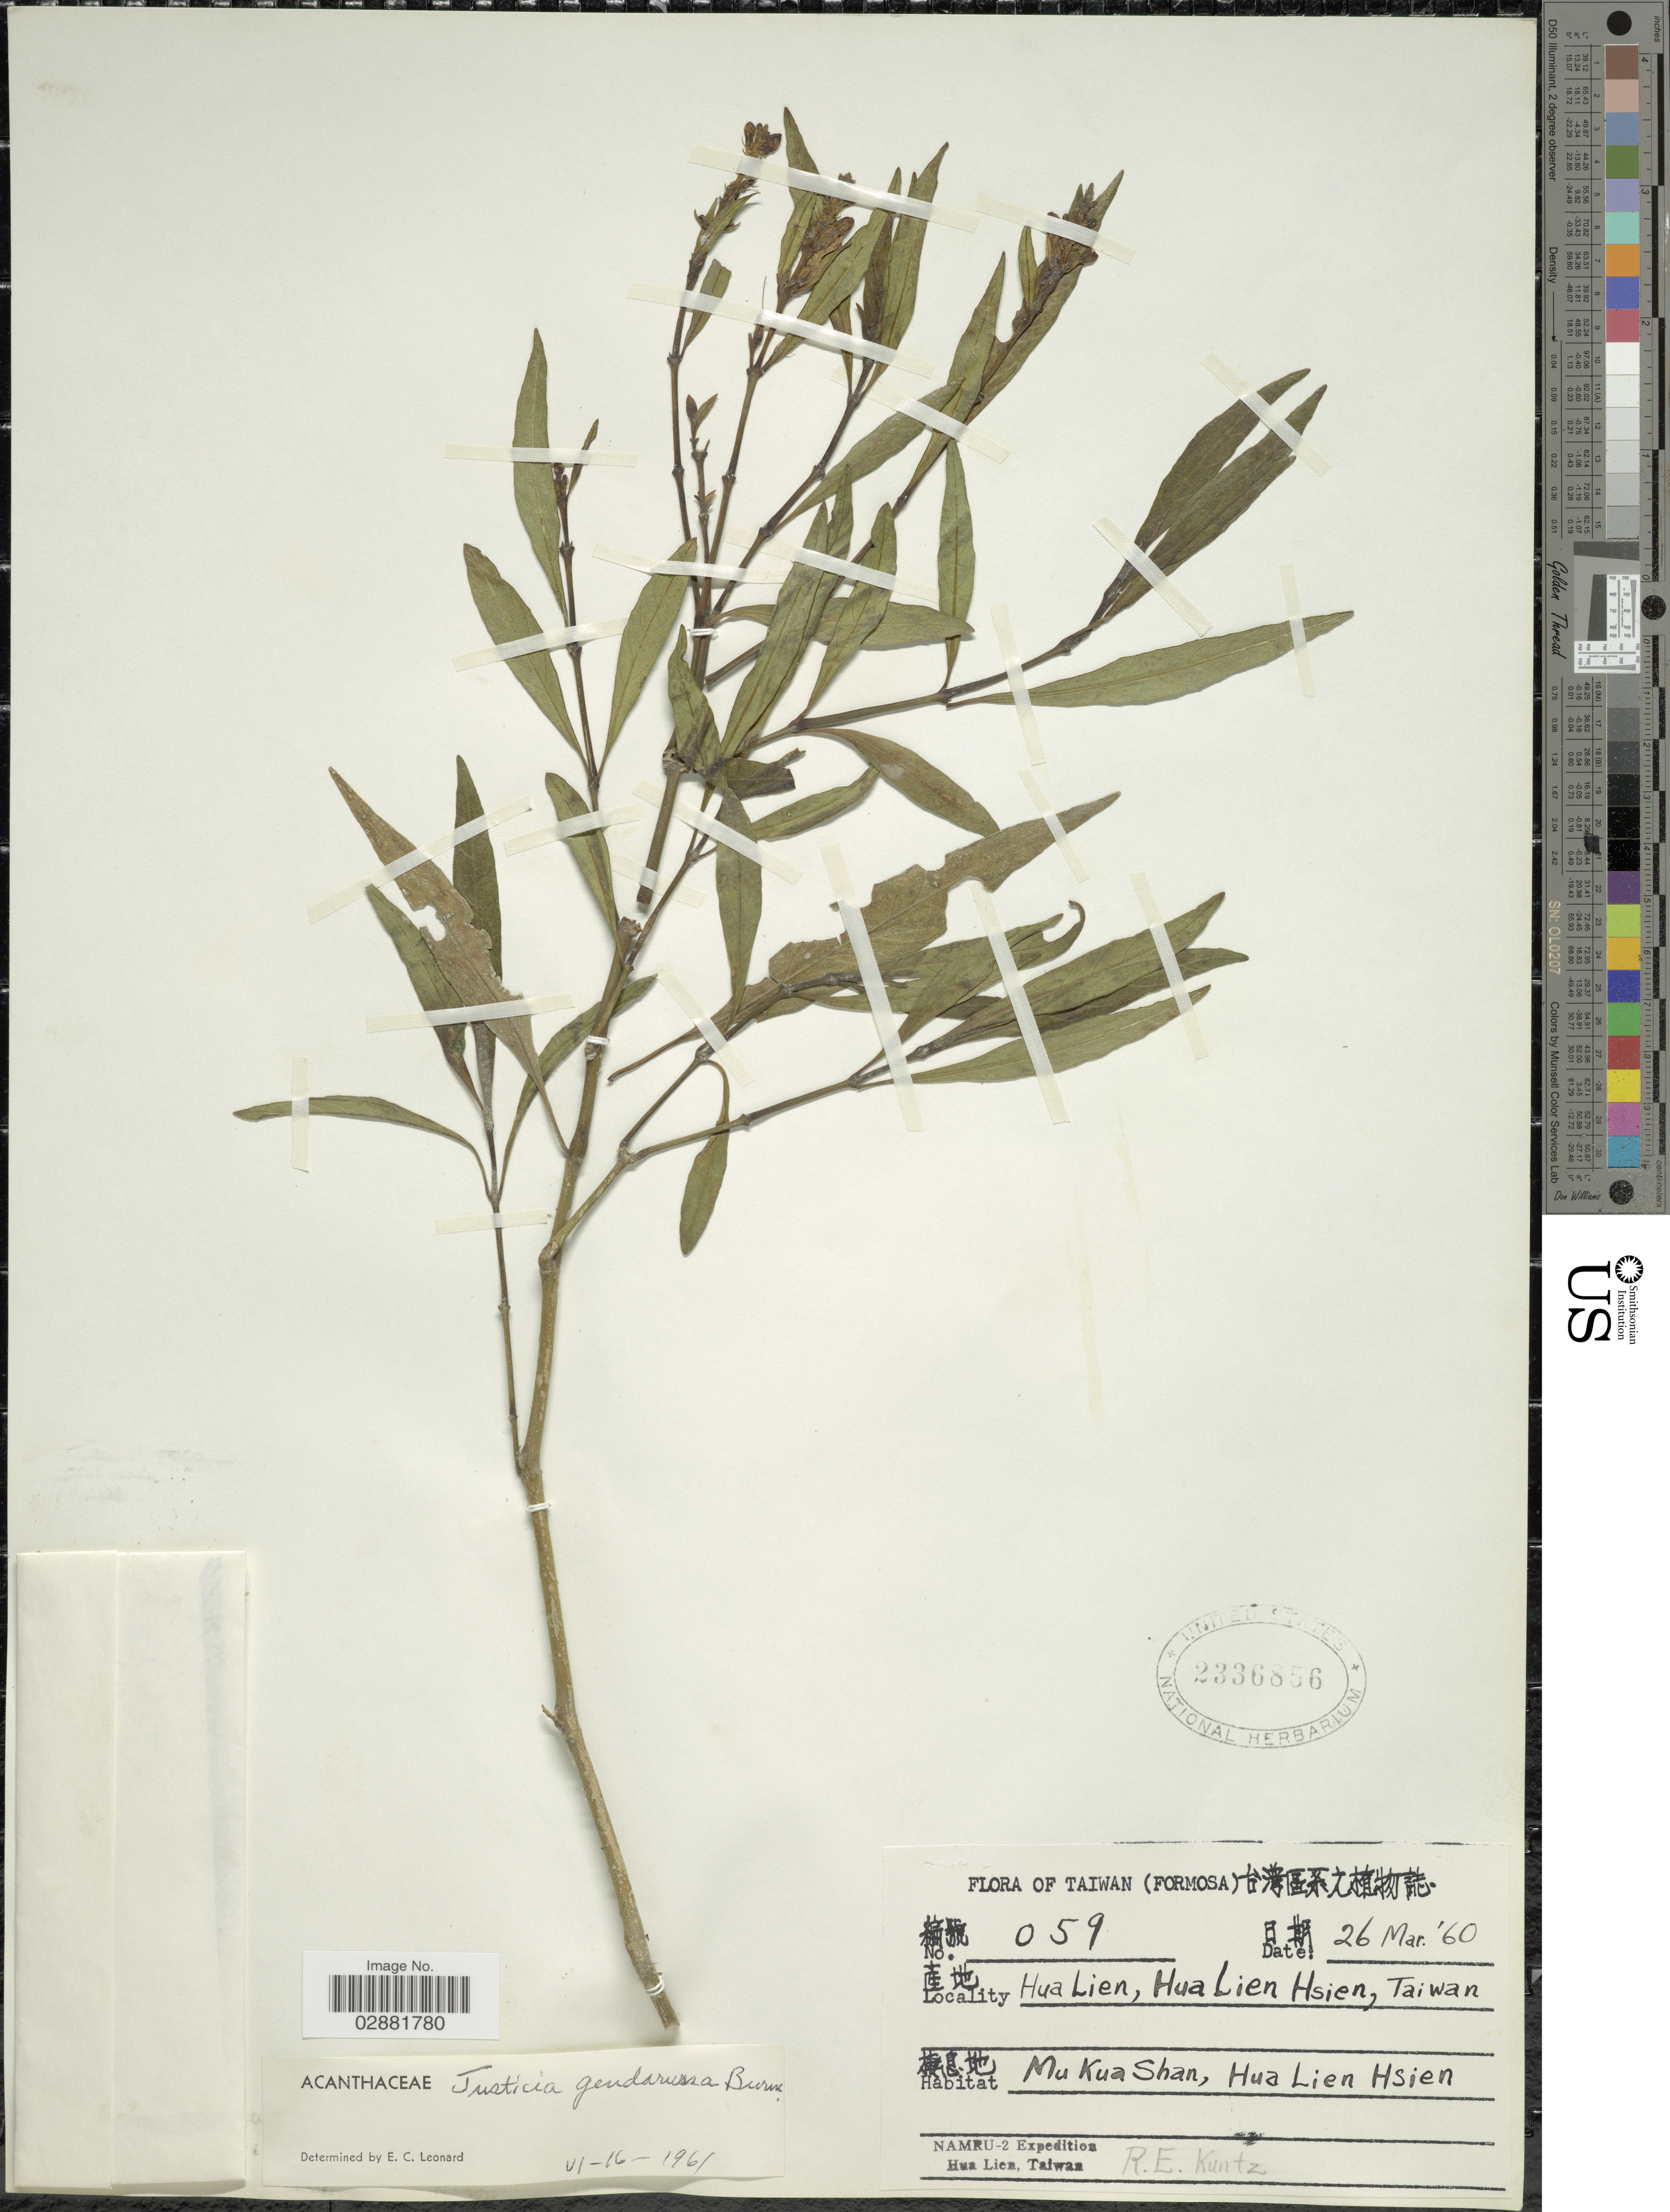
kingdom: Plantae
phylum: Tracheophyta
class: Magnoliopsida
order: Lamiales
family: Acanthaceae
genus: Justicia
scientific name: Justicia gendarussa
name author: Burm. f.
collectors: R. E. Kuntz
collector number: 059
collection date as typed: Transcribed d/m/y: 26/3/60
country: Taiwan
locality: Formosa, Hua Lien, Hua Lien Hsien, Mu Kua Shan, Hua Lien Hsien.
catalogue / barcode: US 2336856